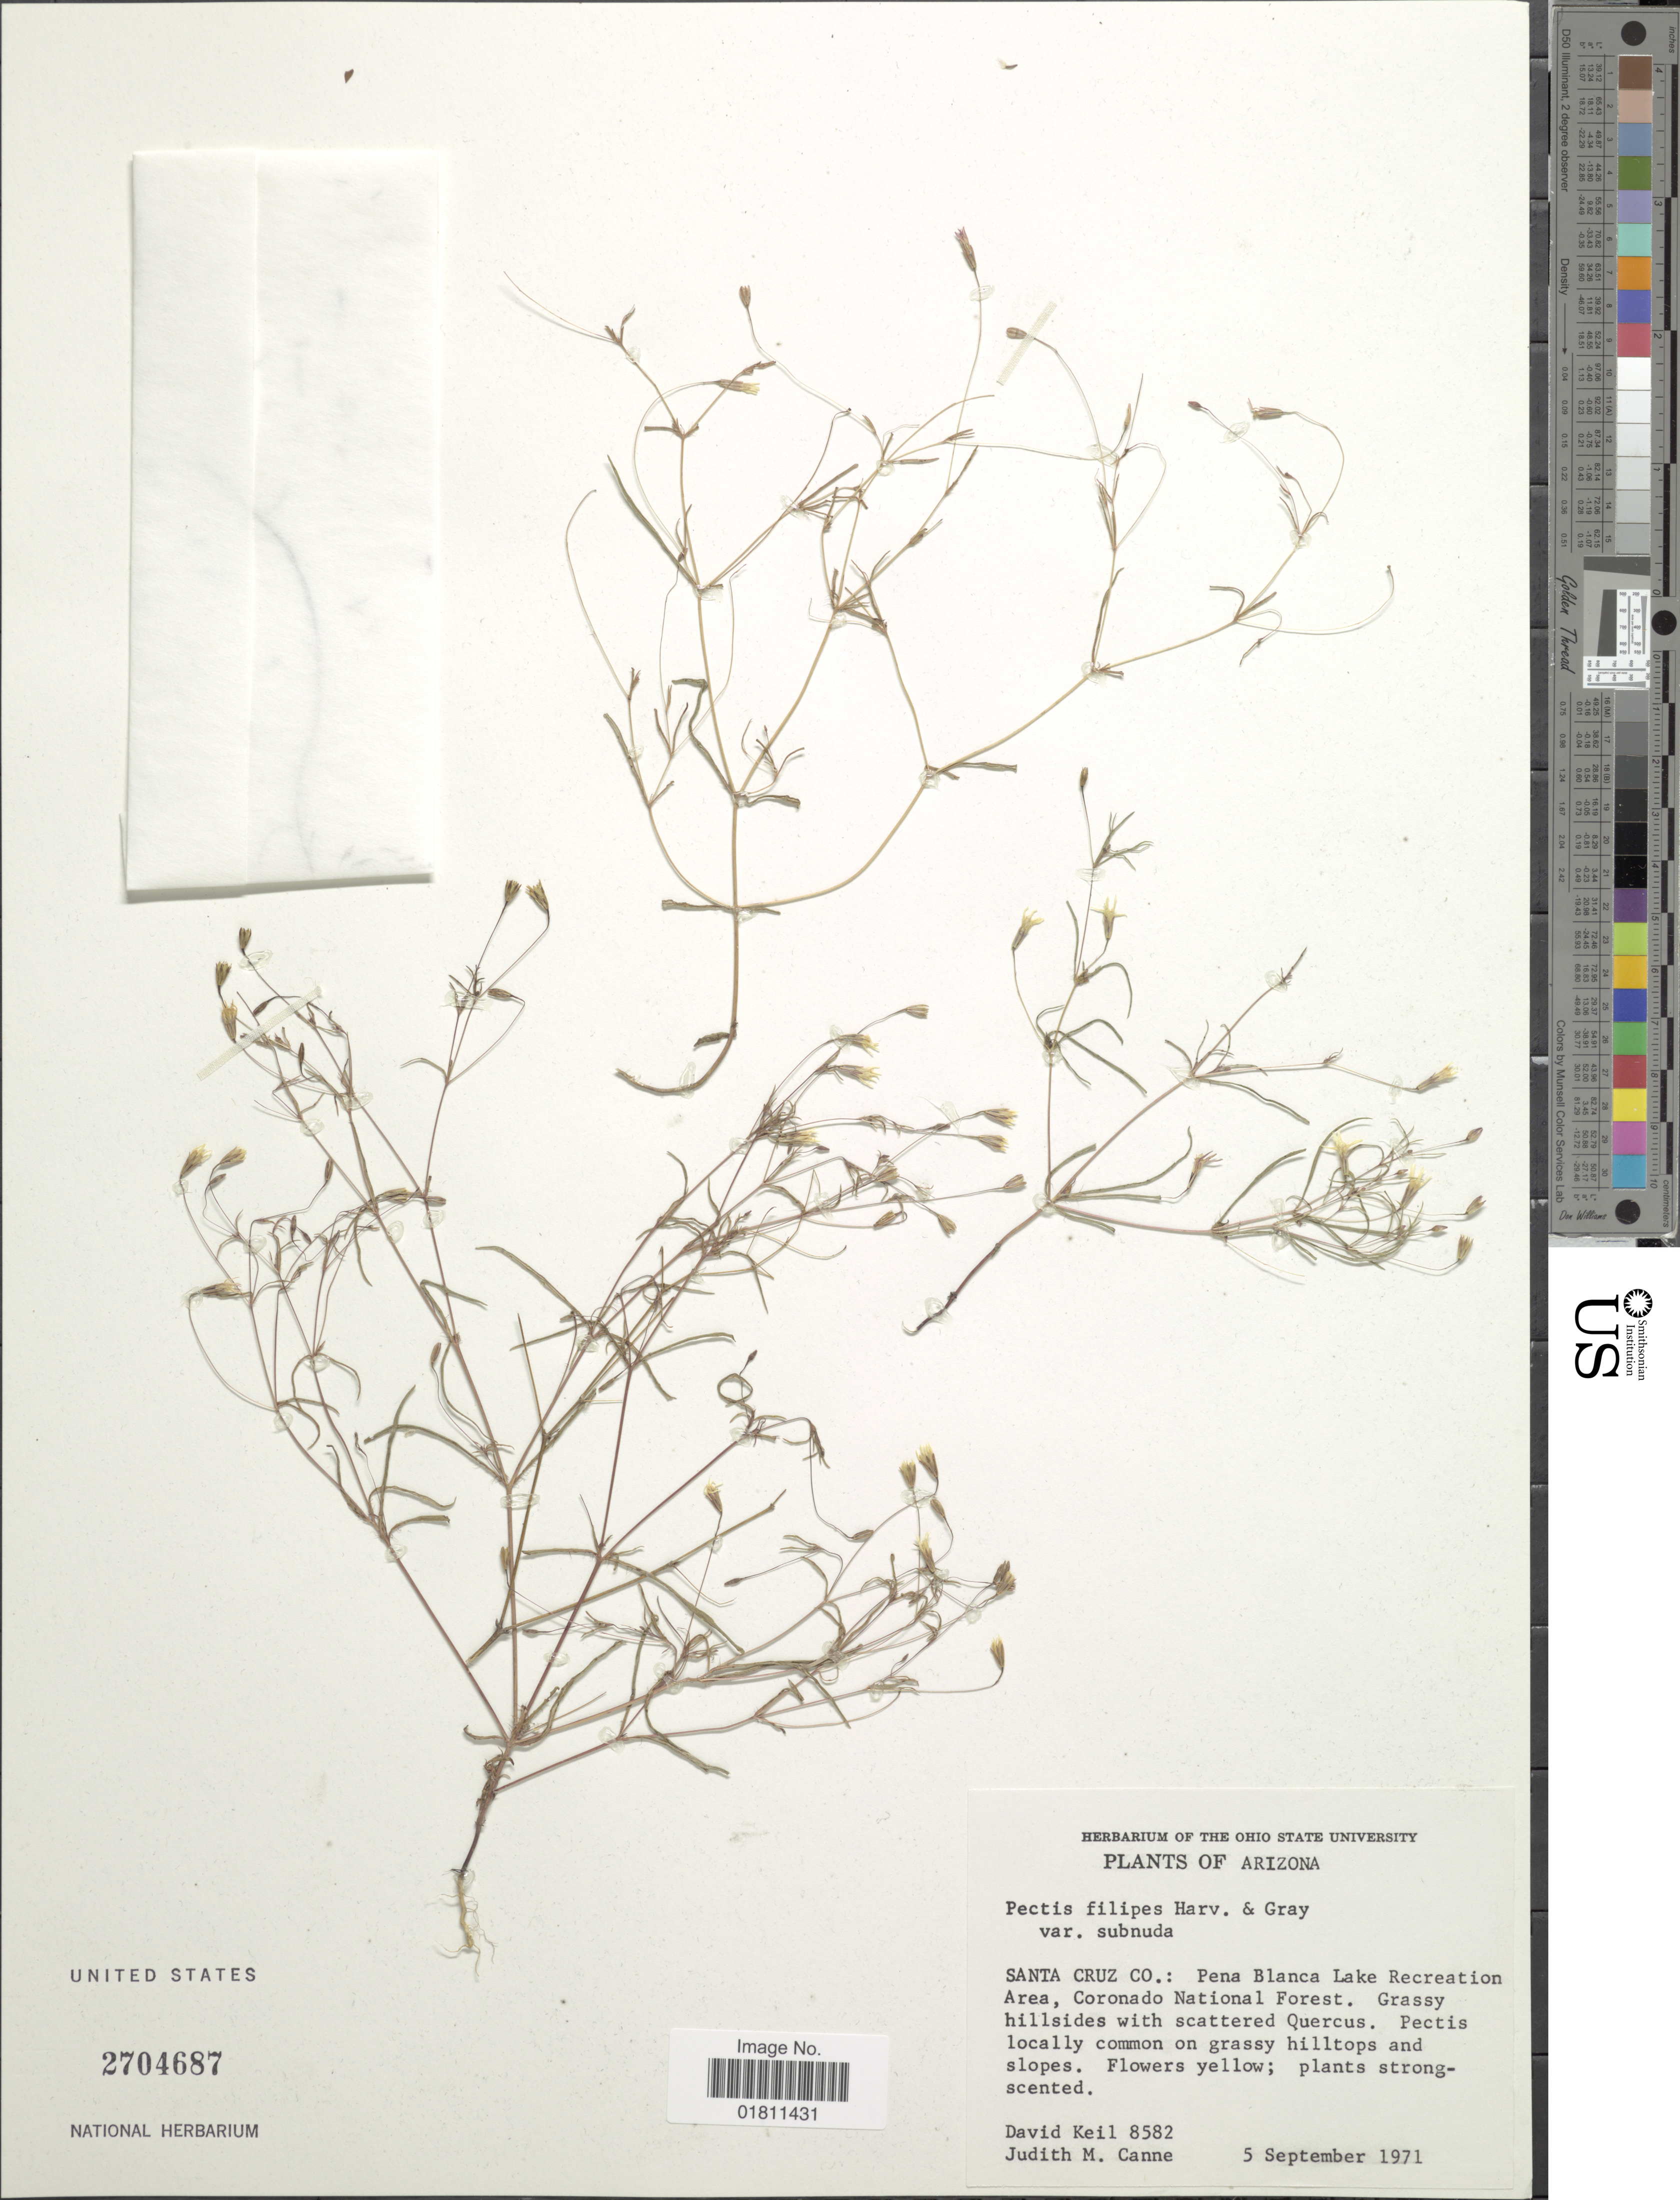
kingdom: Plantae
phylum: Tracheophyta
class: Magnoliopsida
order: Asterales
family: Asteraceae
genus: Pectis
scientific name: Pectis filipes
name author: Harv. & A. Gray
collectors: D. J. Keil & J. M. Canne-Hilliker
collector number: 8582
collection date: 1971-09-05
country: United States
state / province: Arizona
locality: Santa Cruz Co.: Pena Blanca Lake Recreation Area, Coronado National Forest.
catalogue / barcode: US 2704687